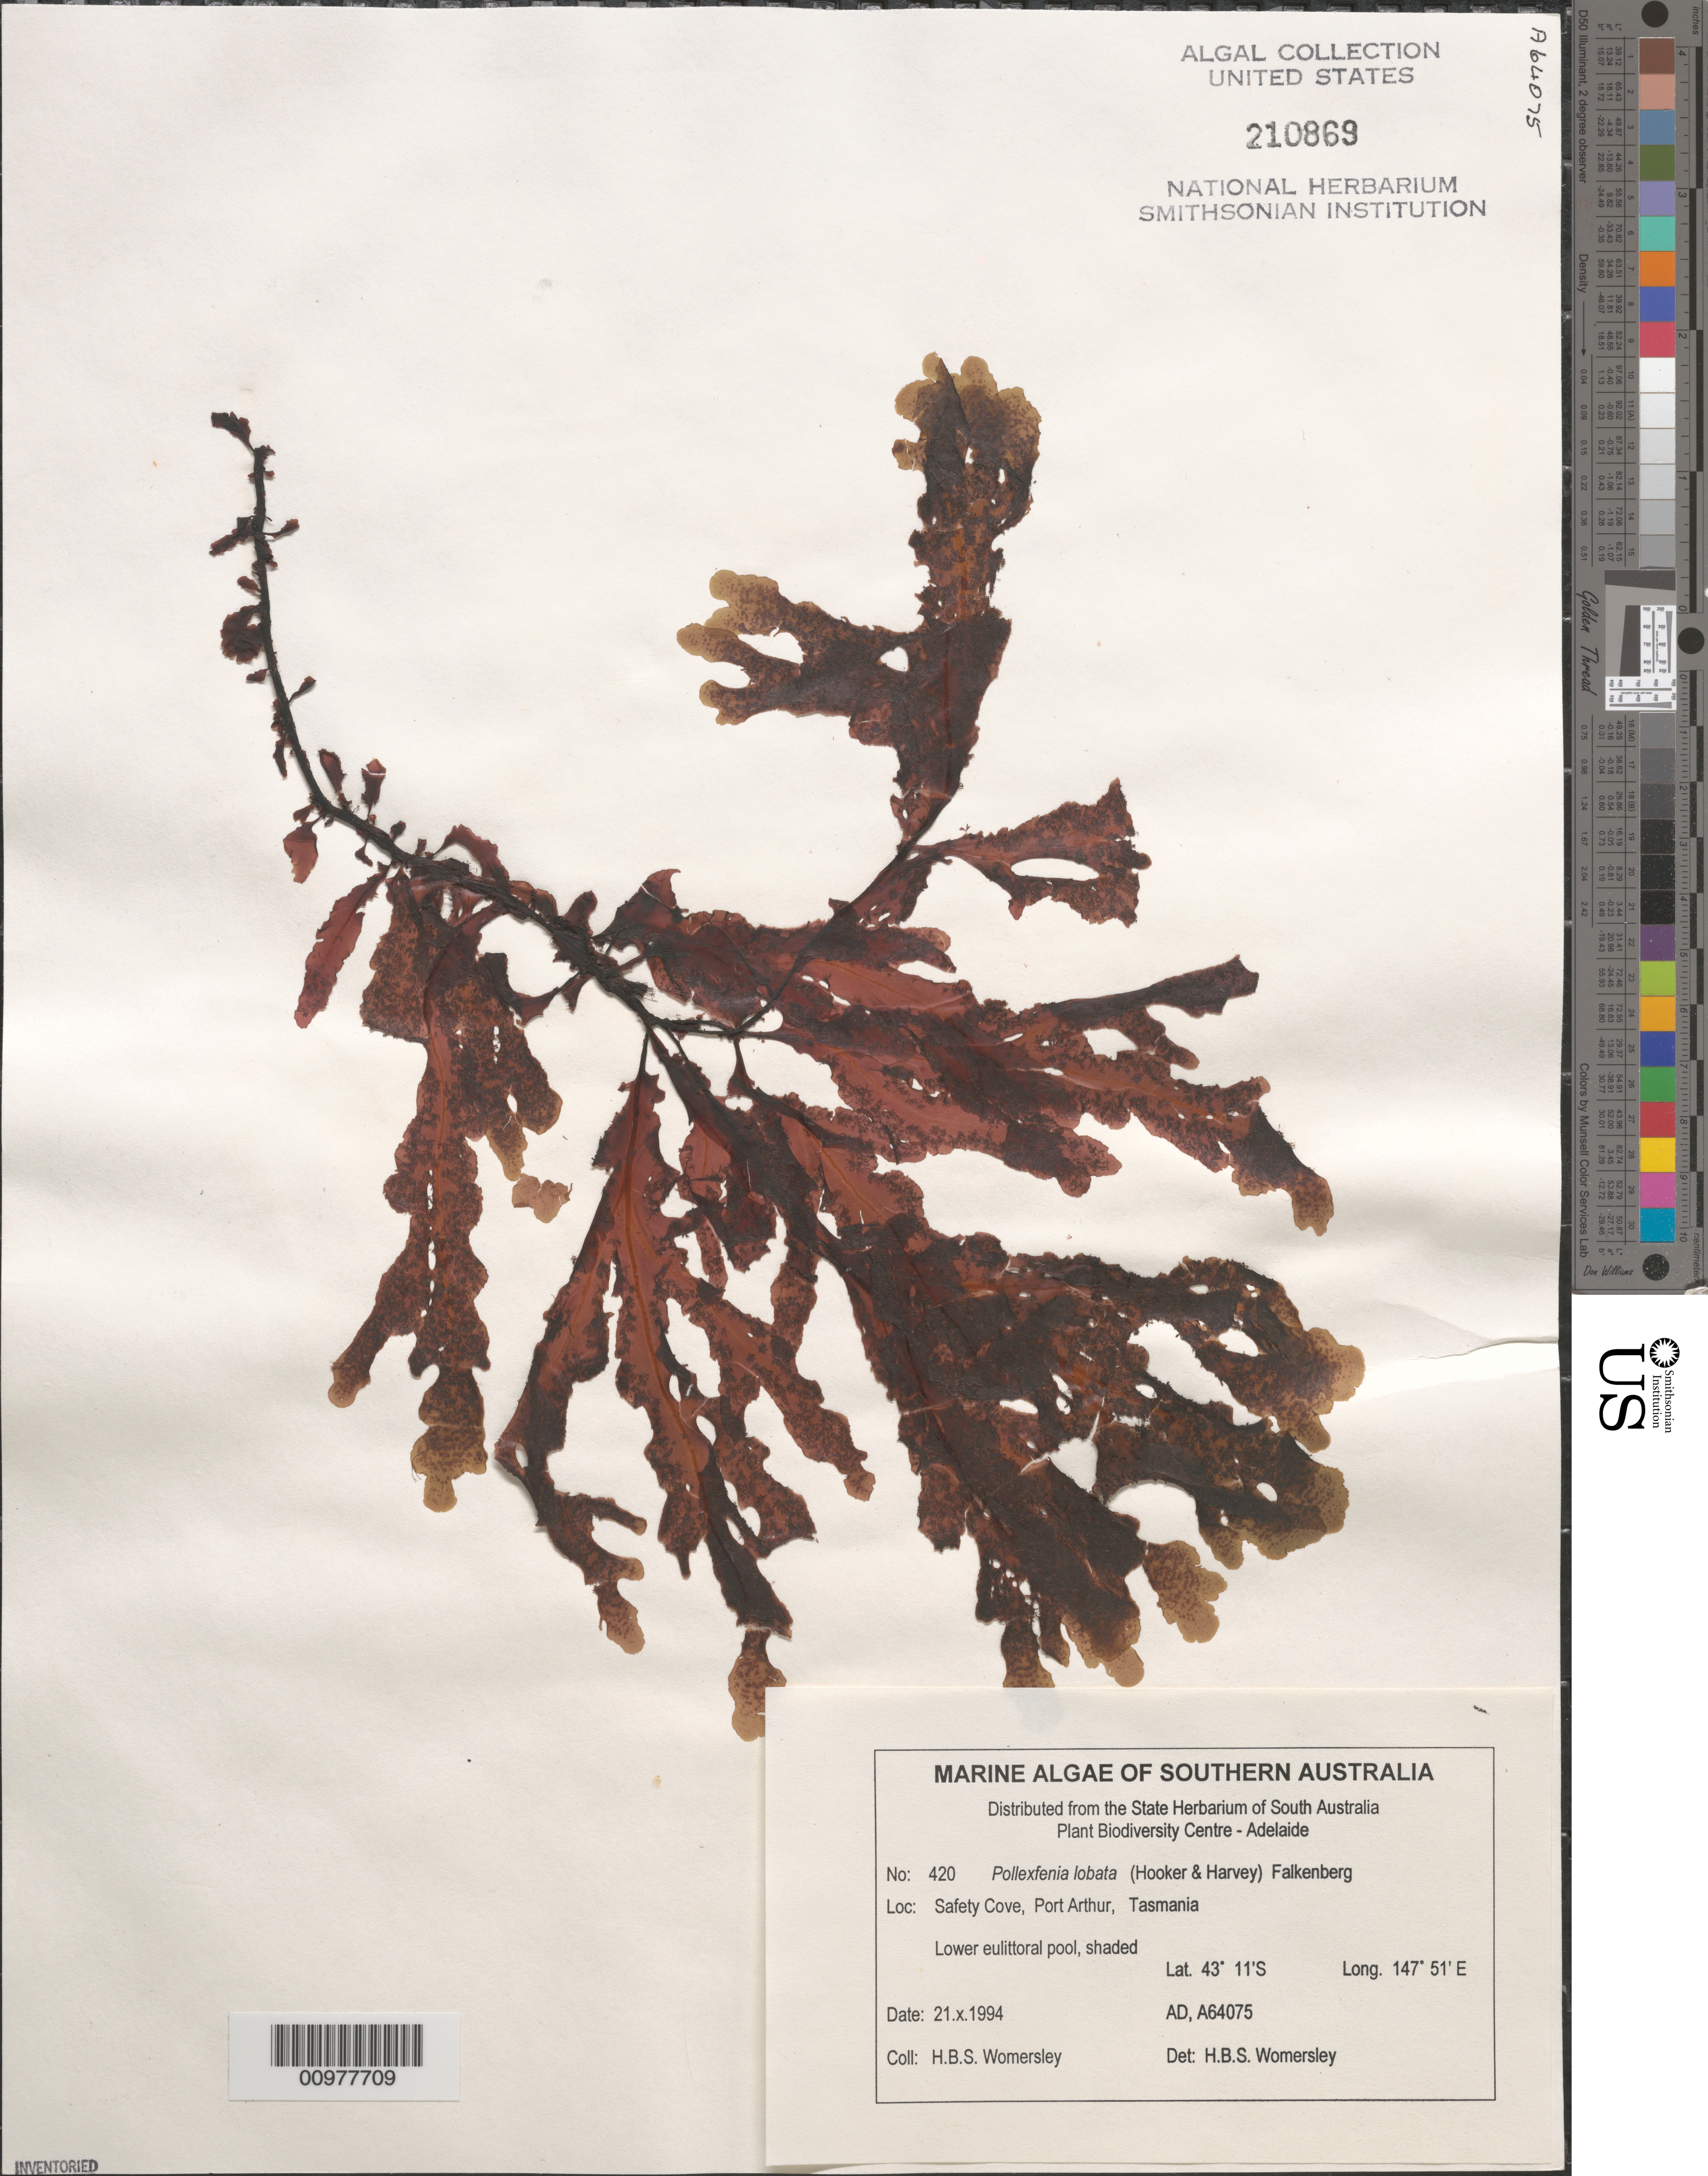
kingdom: Plantae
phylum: Rhodophyta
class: Florideophyceae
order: Ceramiales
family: Rhodomelaceae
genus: Pollexfenia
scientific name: Pollexfenia lobata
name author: Falkenb.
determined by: Womersley, H. B. S.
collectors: H. B. S. Womersley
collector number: AD A64075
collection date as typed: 21 Oct 1994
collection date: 1994-10-21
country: Australia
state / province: Tasmania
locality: Safety Cove, Port Arthur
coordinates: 43 11'S, 147 51'E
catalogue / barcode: US 210869